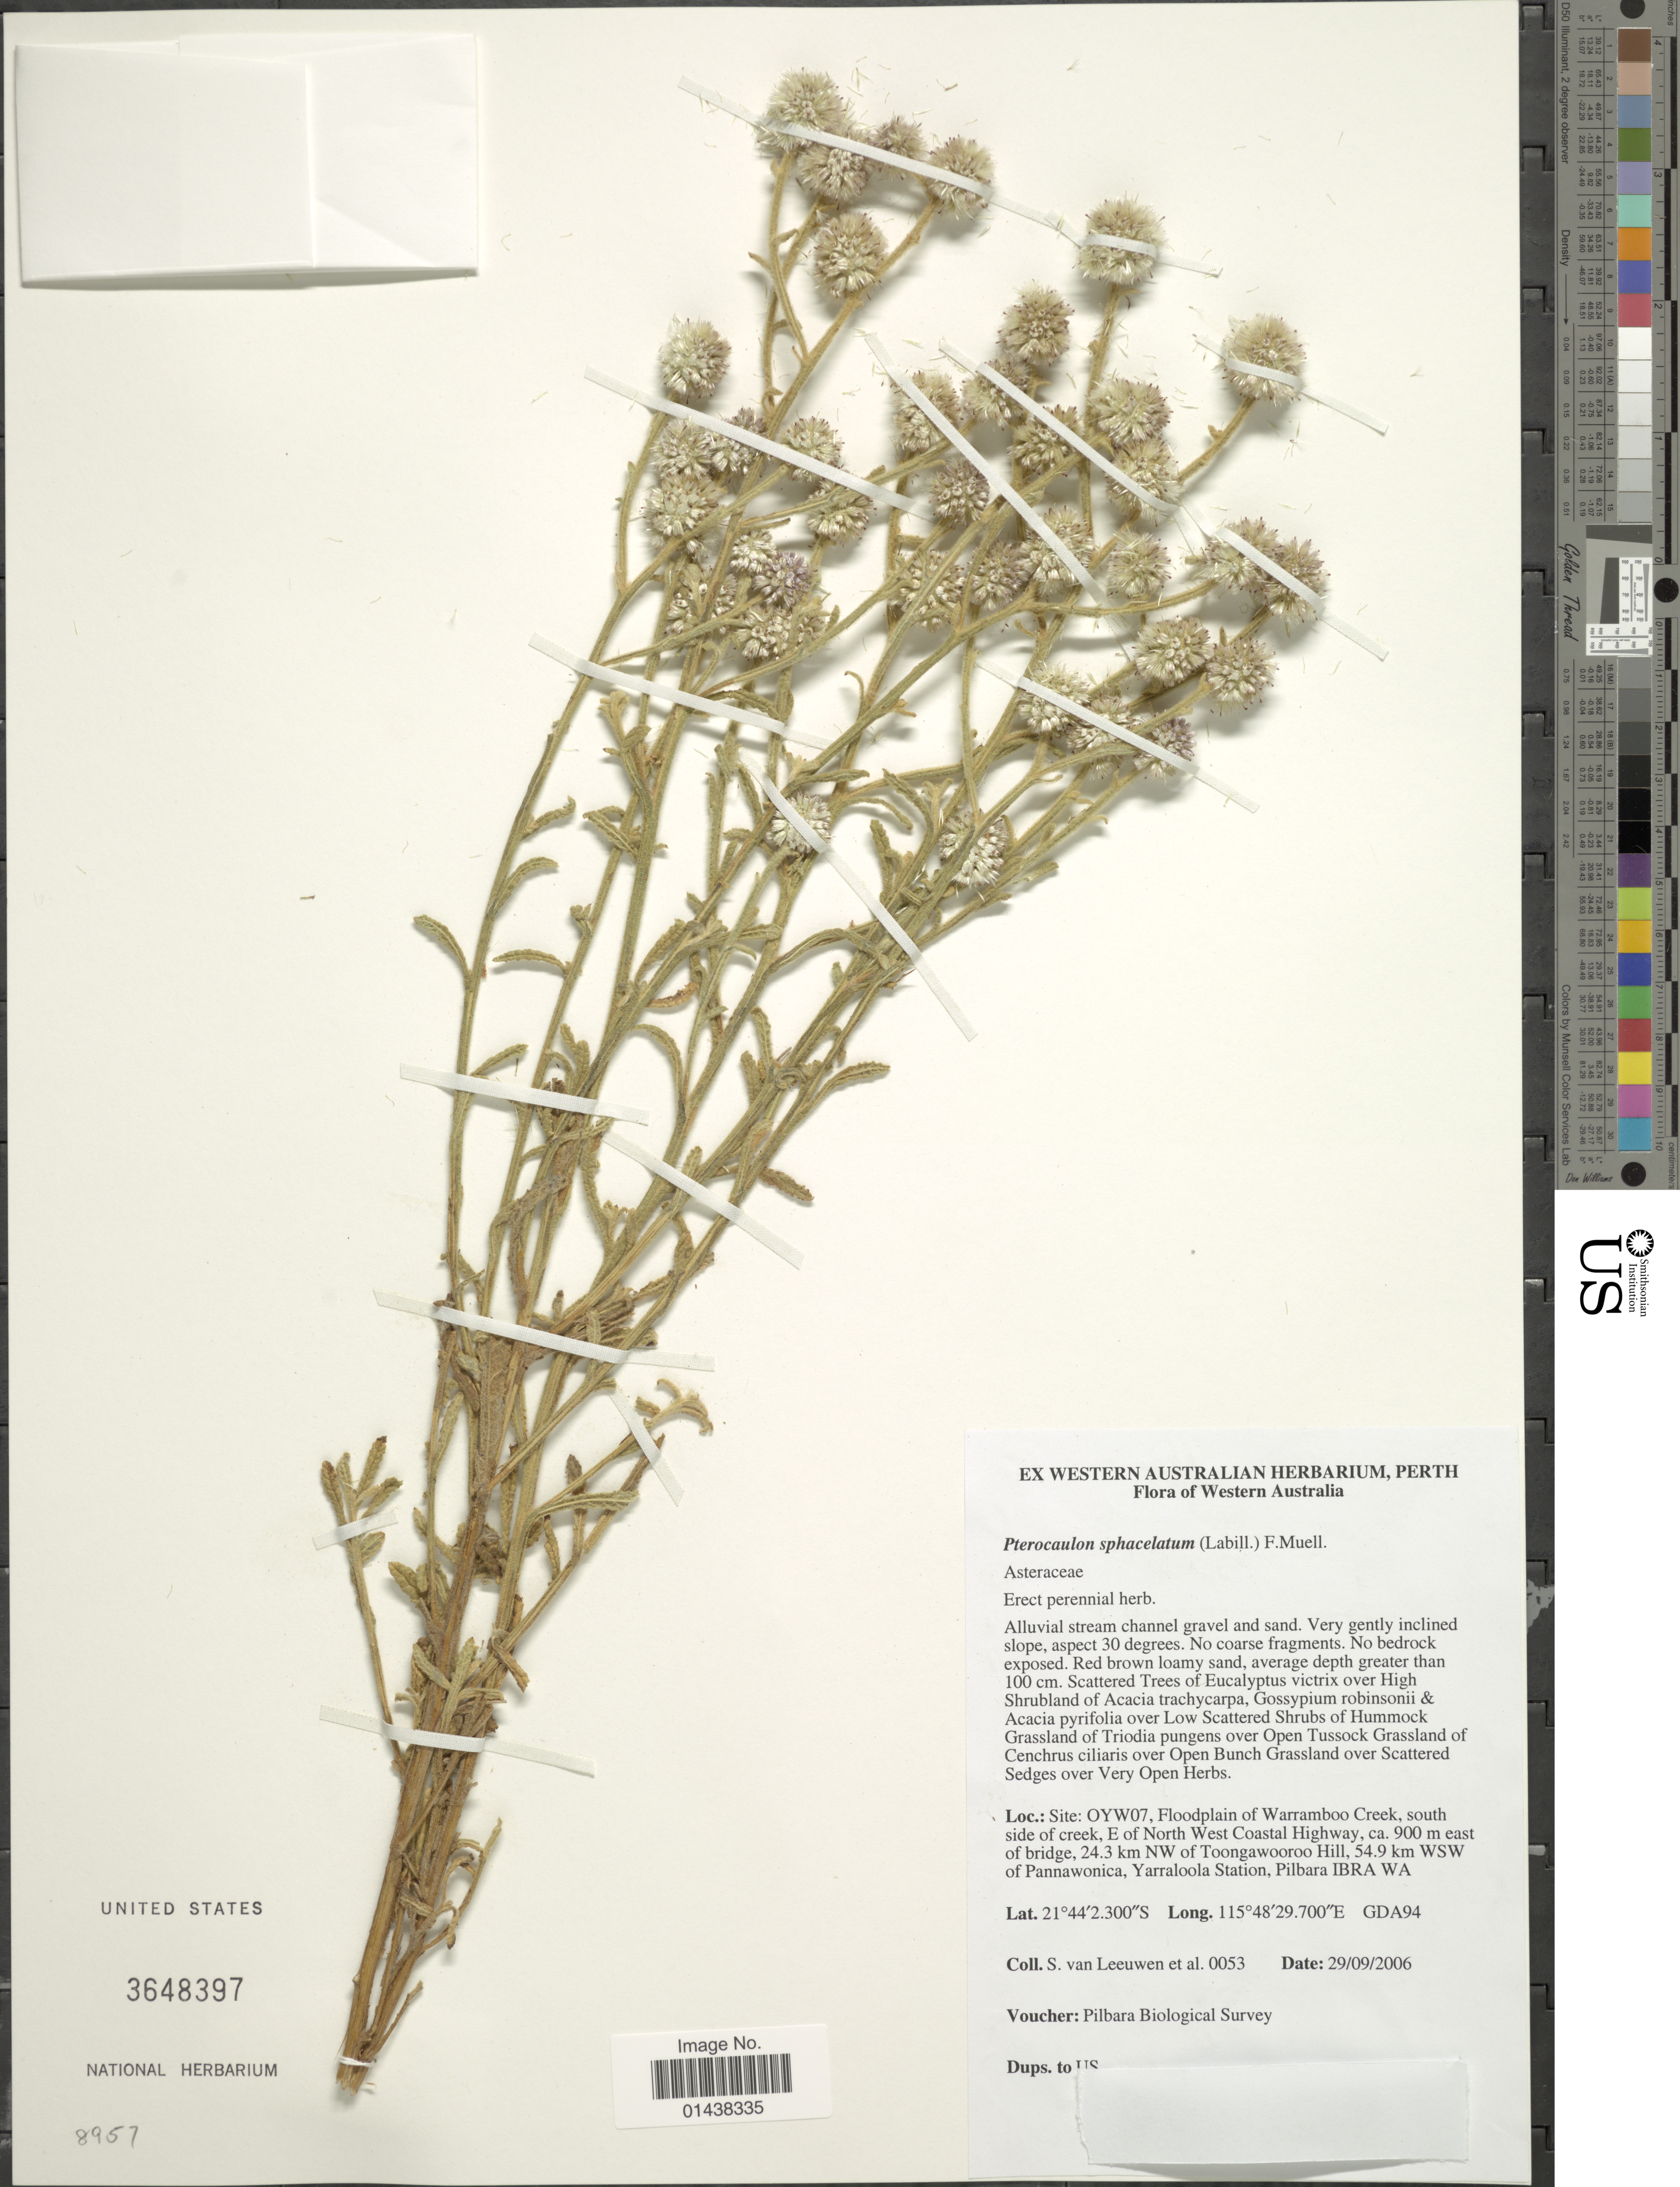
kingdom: Plantae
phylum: Tracheophyta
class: Magnoliopsida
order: Asterales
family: Asteraceae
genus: Pterocaulon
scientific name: Pterocaulon sphacelatum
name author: (Labill.) F. Muell.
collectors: S. Van Leeuwen & et al.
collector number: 0053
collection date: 2006-09-29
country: Australia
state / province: Western Australia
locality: Site: OYW07, Floodplain of Warramboo Creek, south side of creek, E of North West Coastal Highway, ca. 900 m east of bridge, 24.3 km NW of Toongawooroo Hill, 54.9 km WSW of Pannawonica, Yarraloola Station, Pilbara IBRA WA, GDA94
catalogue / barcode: US 3648397